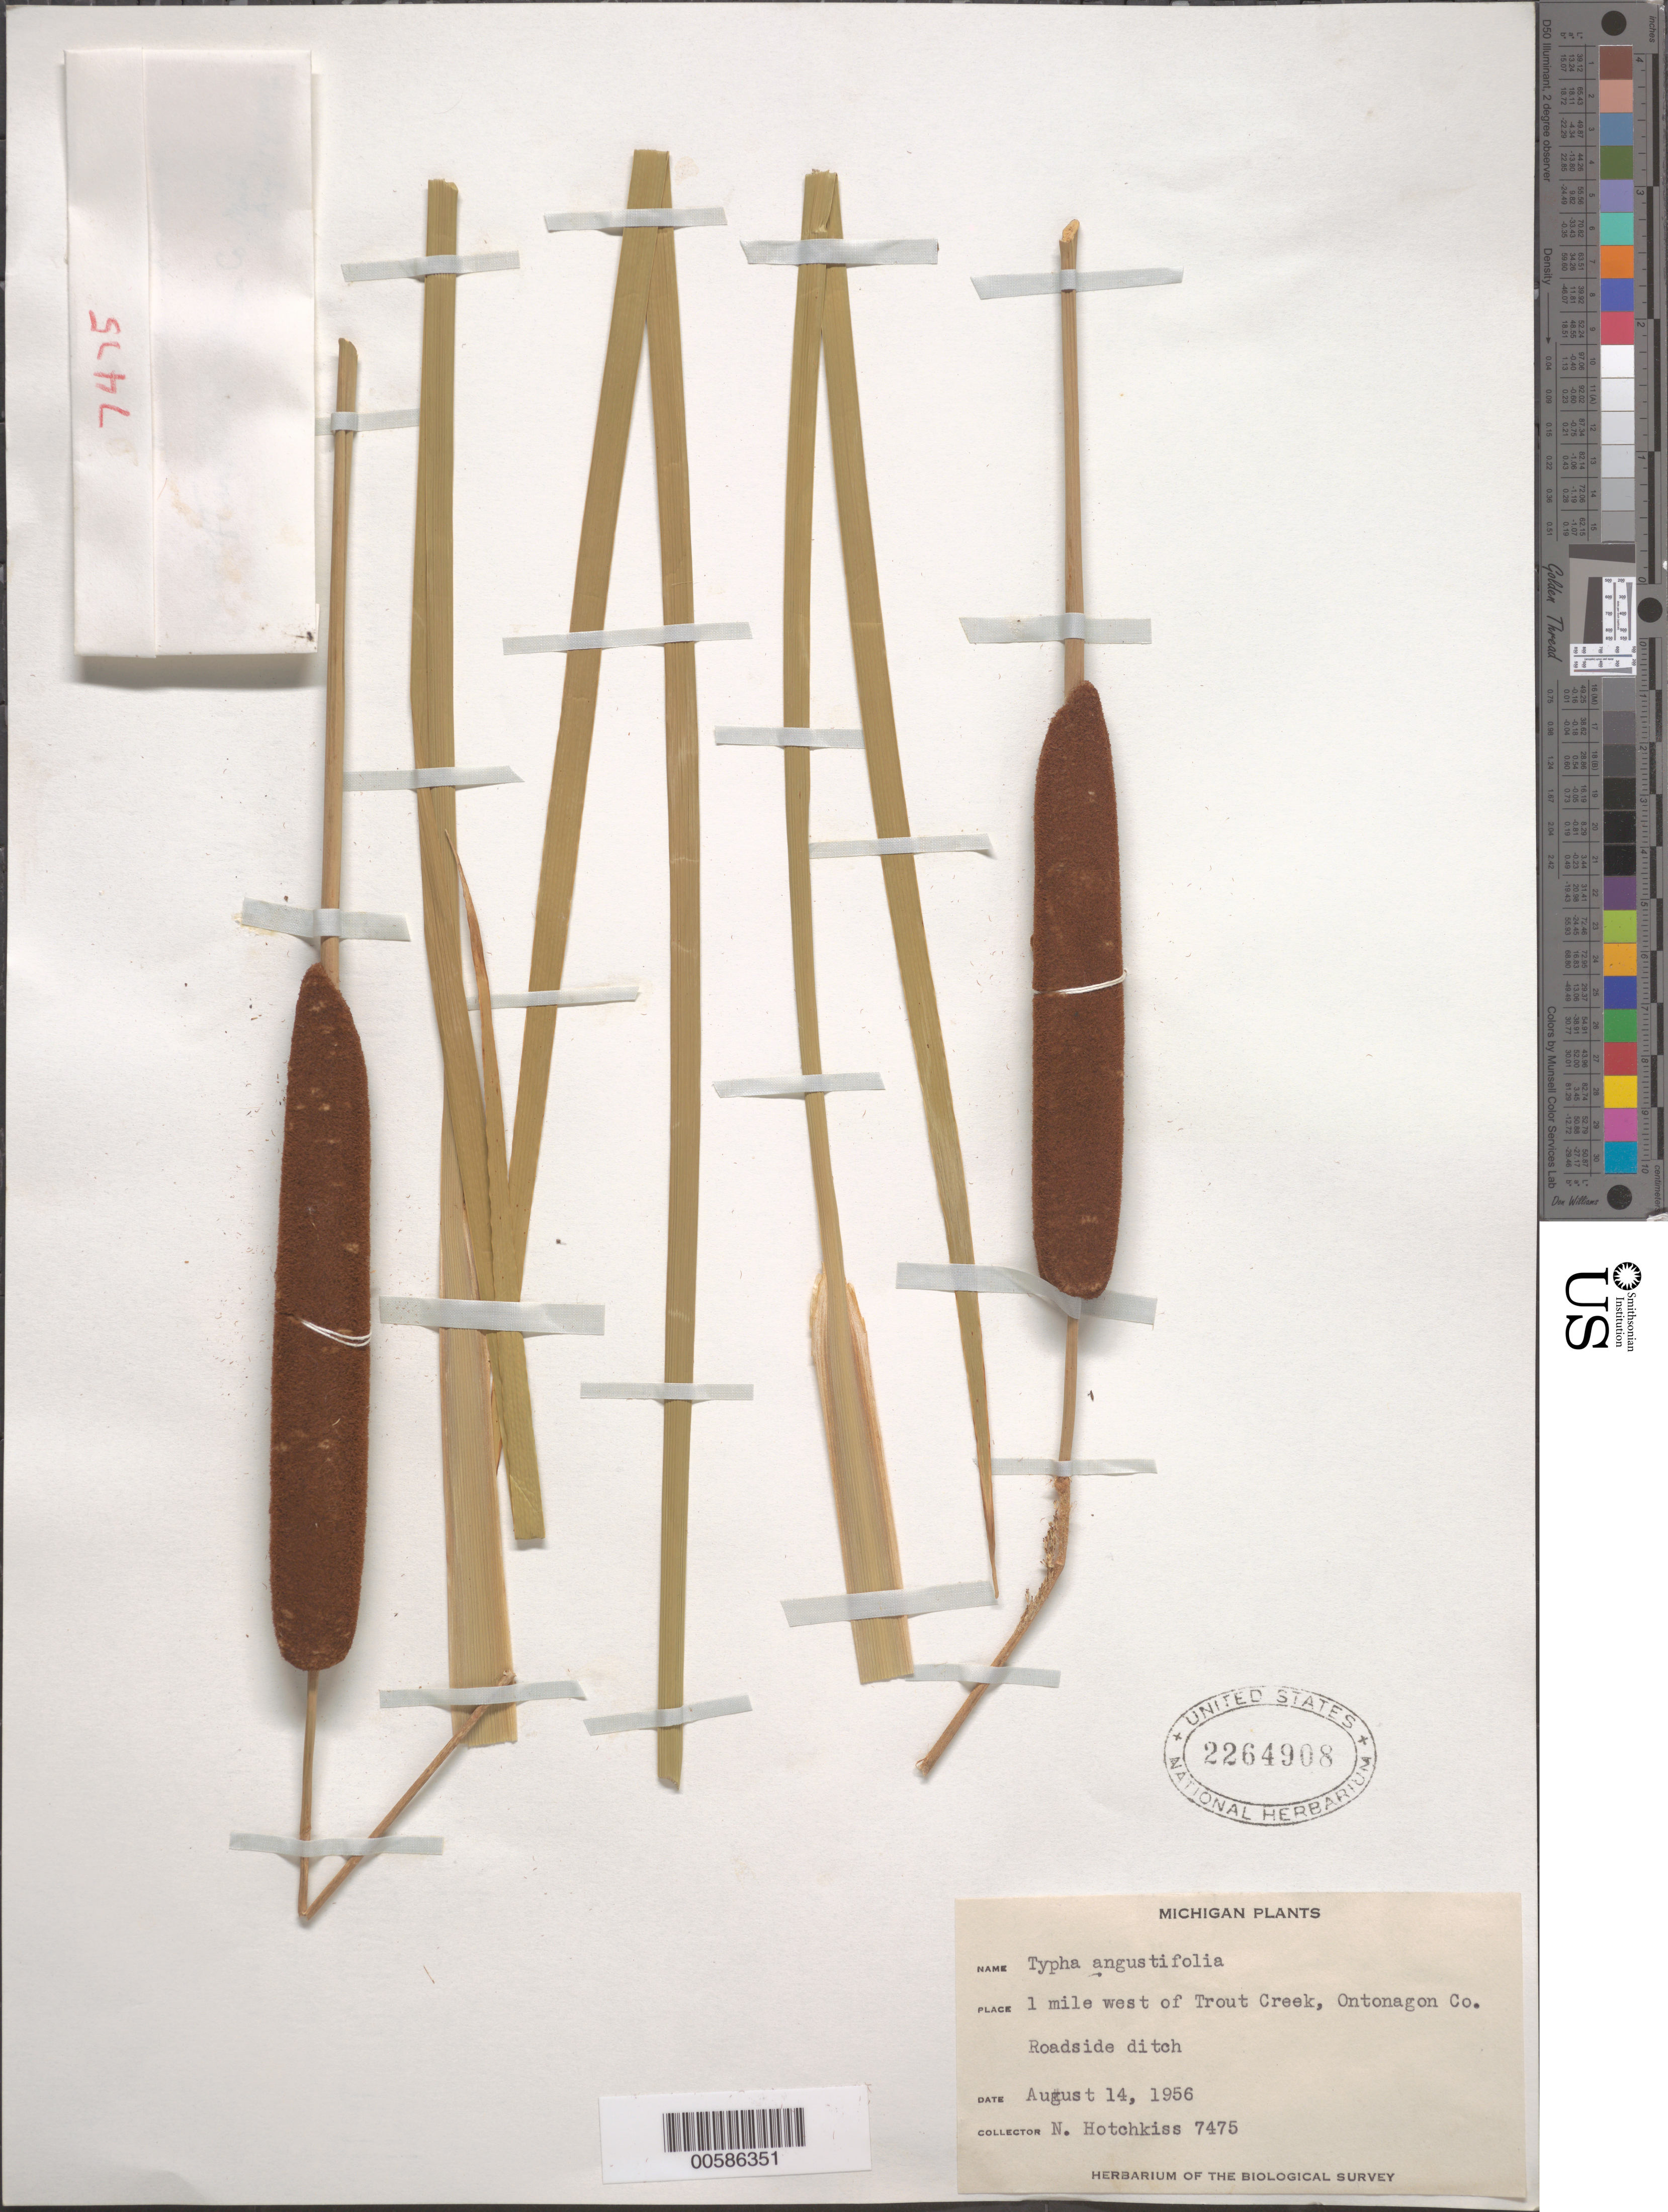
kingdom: Plantae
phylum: Tracheophyta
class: Liliopsida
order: Poales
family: Typhaceae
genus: Typha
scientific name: Typha angustifolia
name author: L.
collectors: N. Hotchkiss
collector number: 7475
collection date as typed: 14 Aug 1956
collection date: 1956-08-14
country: United States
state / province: Michigan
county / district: Ontonagon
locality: W of Trout Creek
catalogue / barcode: US 2264908